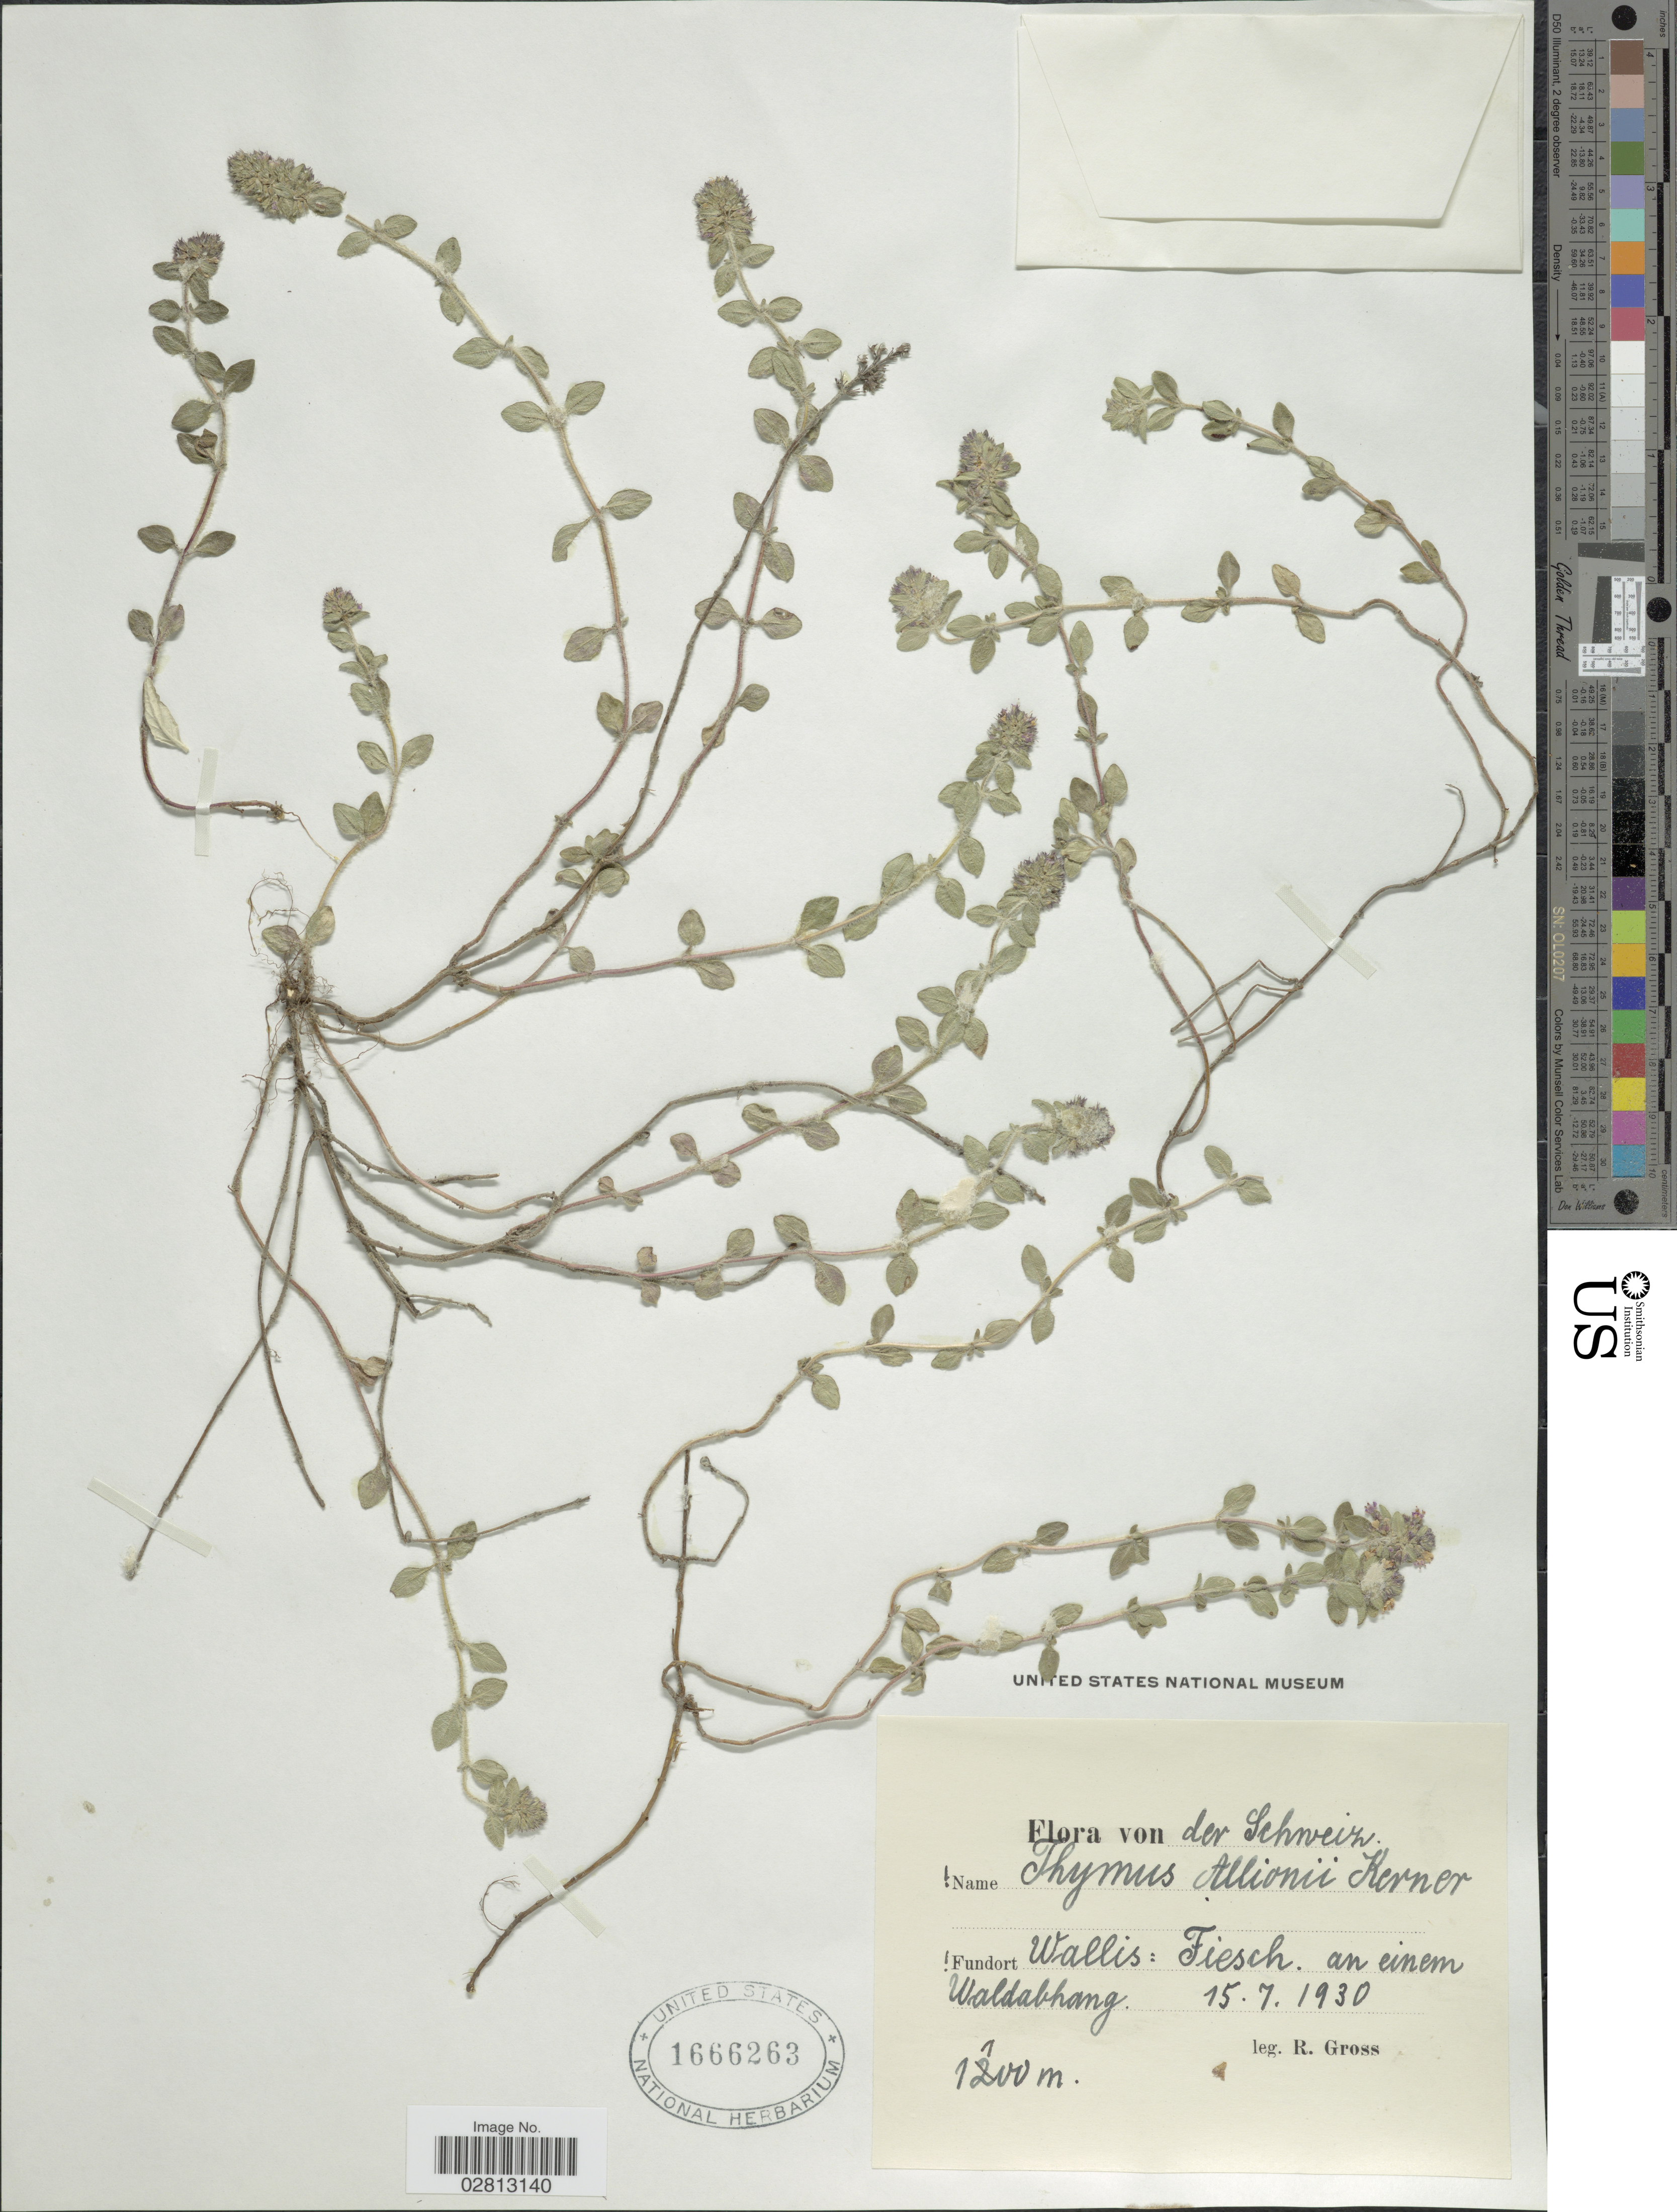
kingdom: Plantae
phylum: Tracheophyta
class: Magnoliopsida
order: Lamiales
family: Lamiaceae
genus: Thymus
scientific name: Thymus allionii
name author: Zumagl.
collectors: R. Gross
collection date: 1930-07-15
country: Switzerland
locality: Der Schweiz, Fundort Wallis, Fiesch, an einem Waldabhang.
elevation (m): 1100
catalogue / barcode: US 1666263